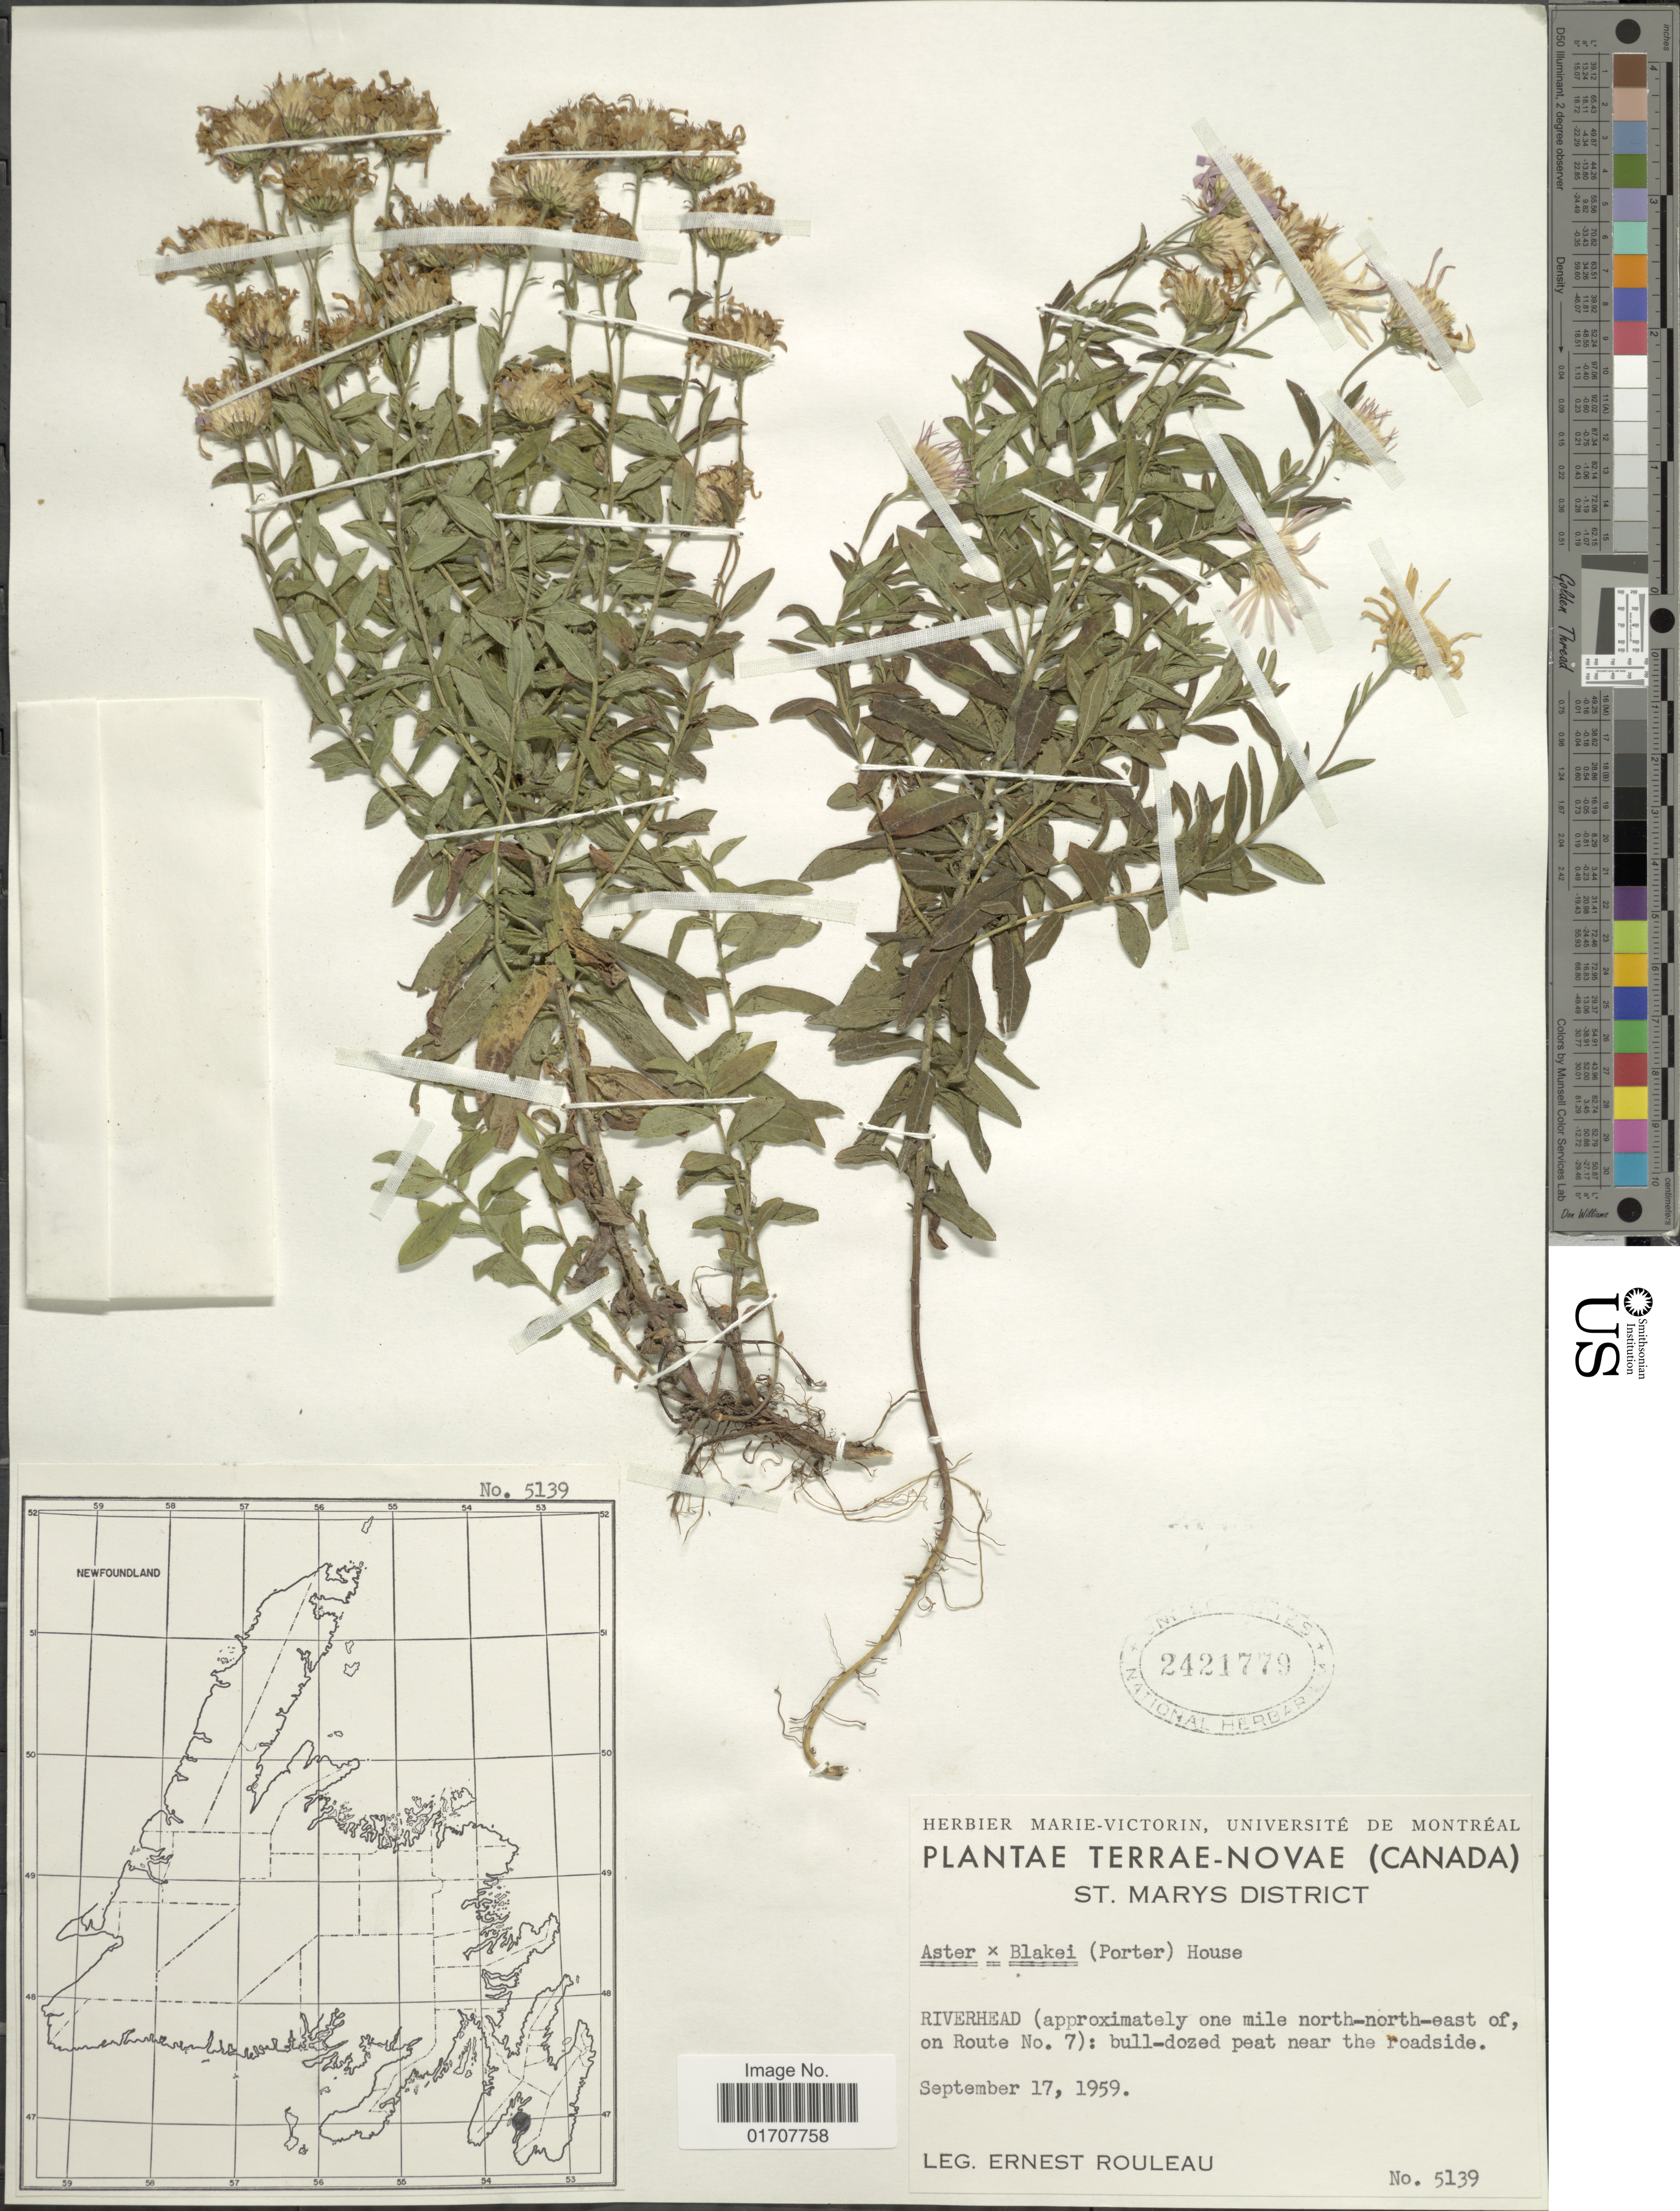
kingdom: Plantae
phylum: Tracheophyta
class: Magnoliopsida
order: Asterales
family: Asteraceae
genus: Oclemena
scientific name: Oclemena x blakei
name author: (Porter) G.L. Nesom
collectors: E. Rouleau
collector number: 5139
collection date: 1959-09-17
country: Canada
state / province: Newfoundland and Labrador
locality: Terrae-Novae, St. Mary District, Riverhead (approximately one mile north-north-east of on Route No. 7): bull-dozed peat near the roadside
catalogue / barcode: US 2421779